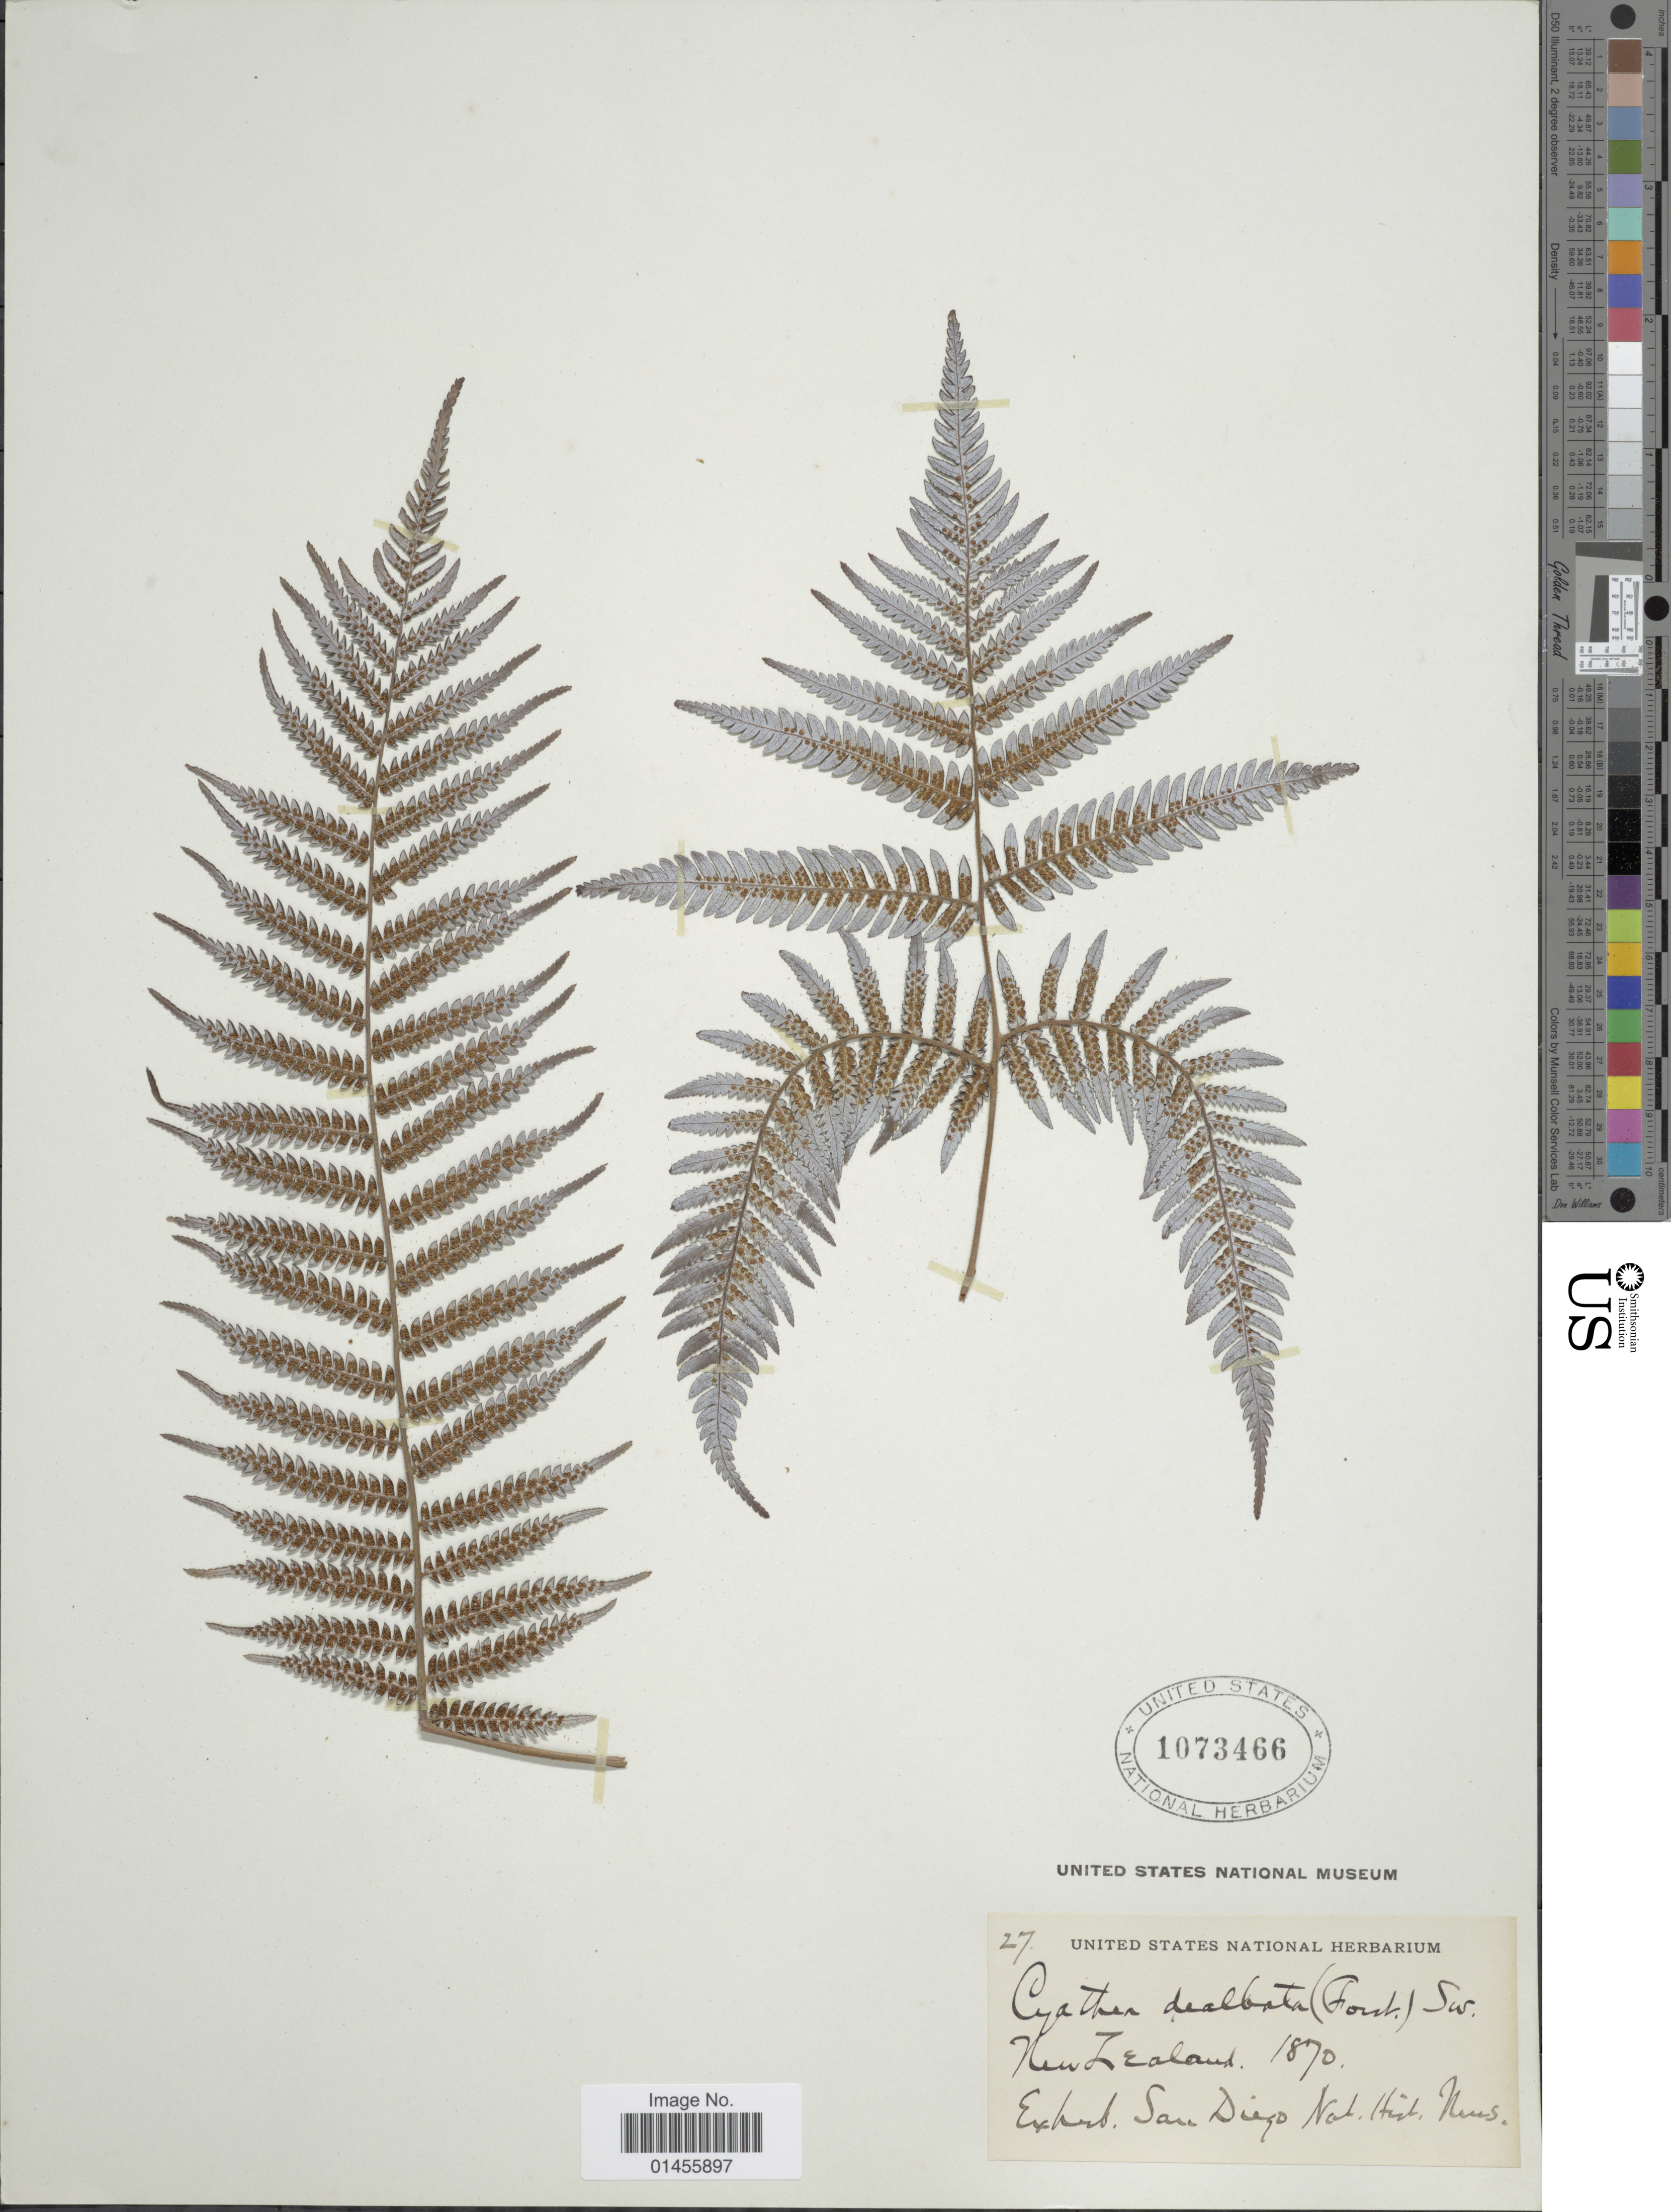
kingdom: Plantae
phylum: Tracheophyta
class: Polypodiopsida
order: Cyatheales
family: Cyatheaceae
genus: Alsophila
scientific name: Alsophila dealbata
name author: (G. Forst.)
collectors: ex herb. San Diego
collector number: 27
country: New Zealand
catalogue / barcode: US 1073466